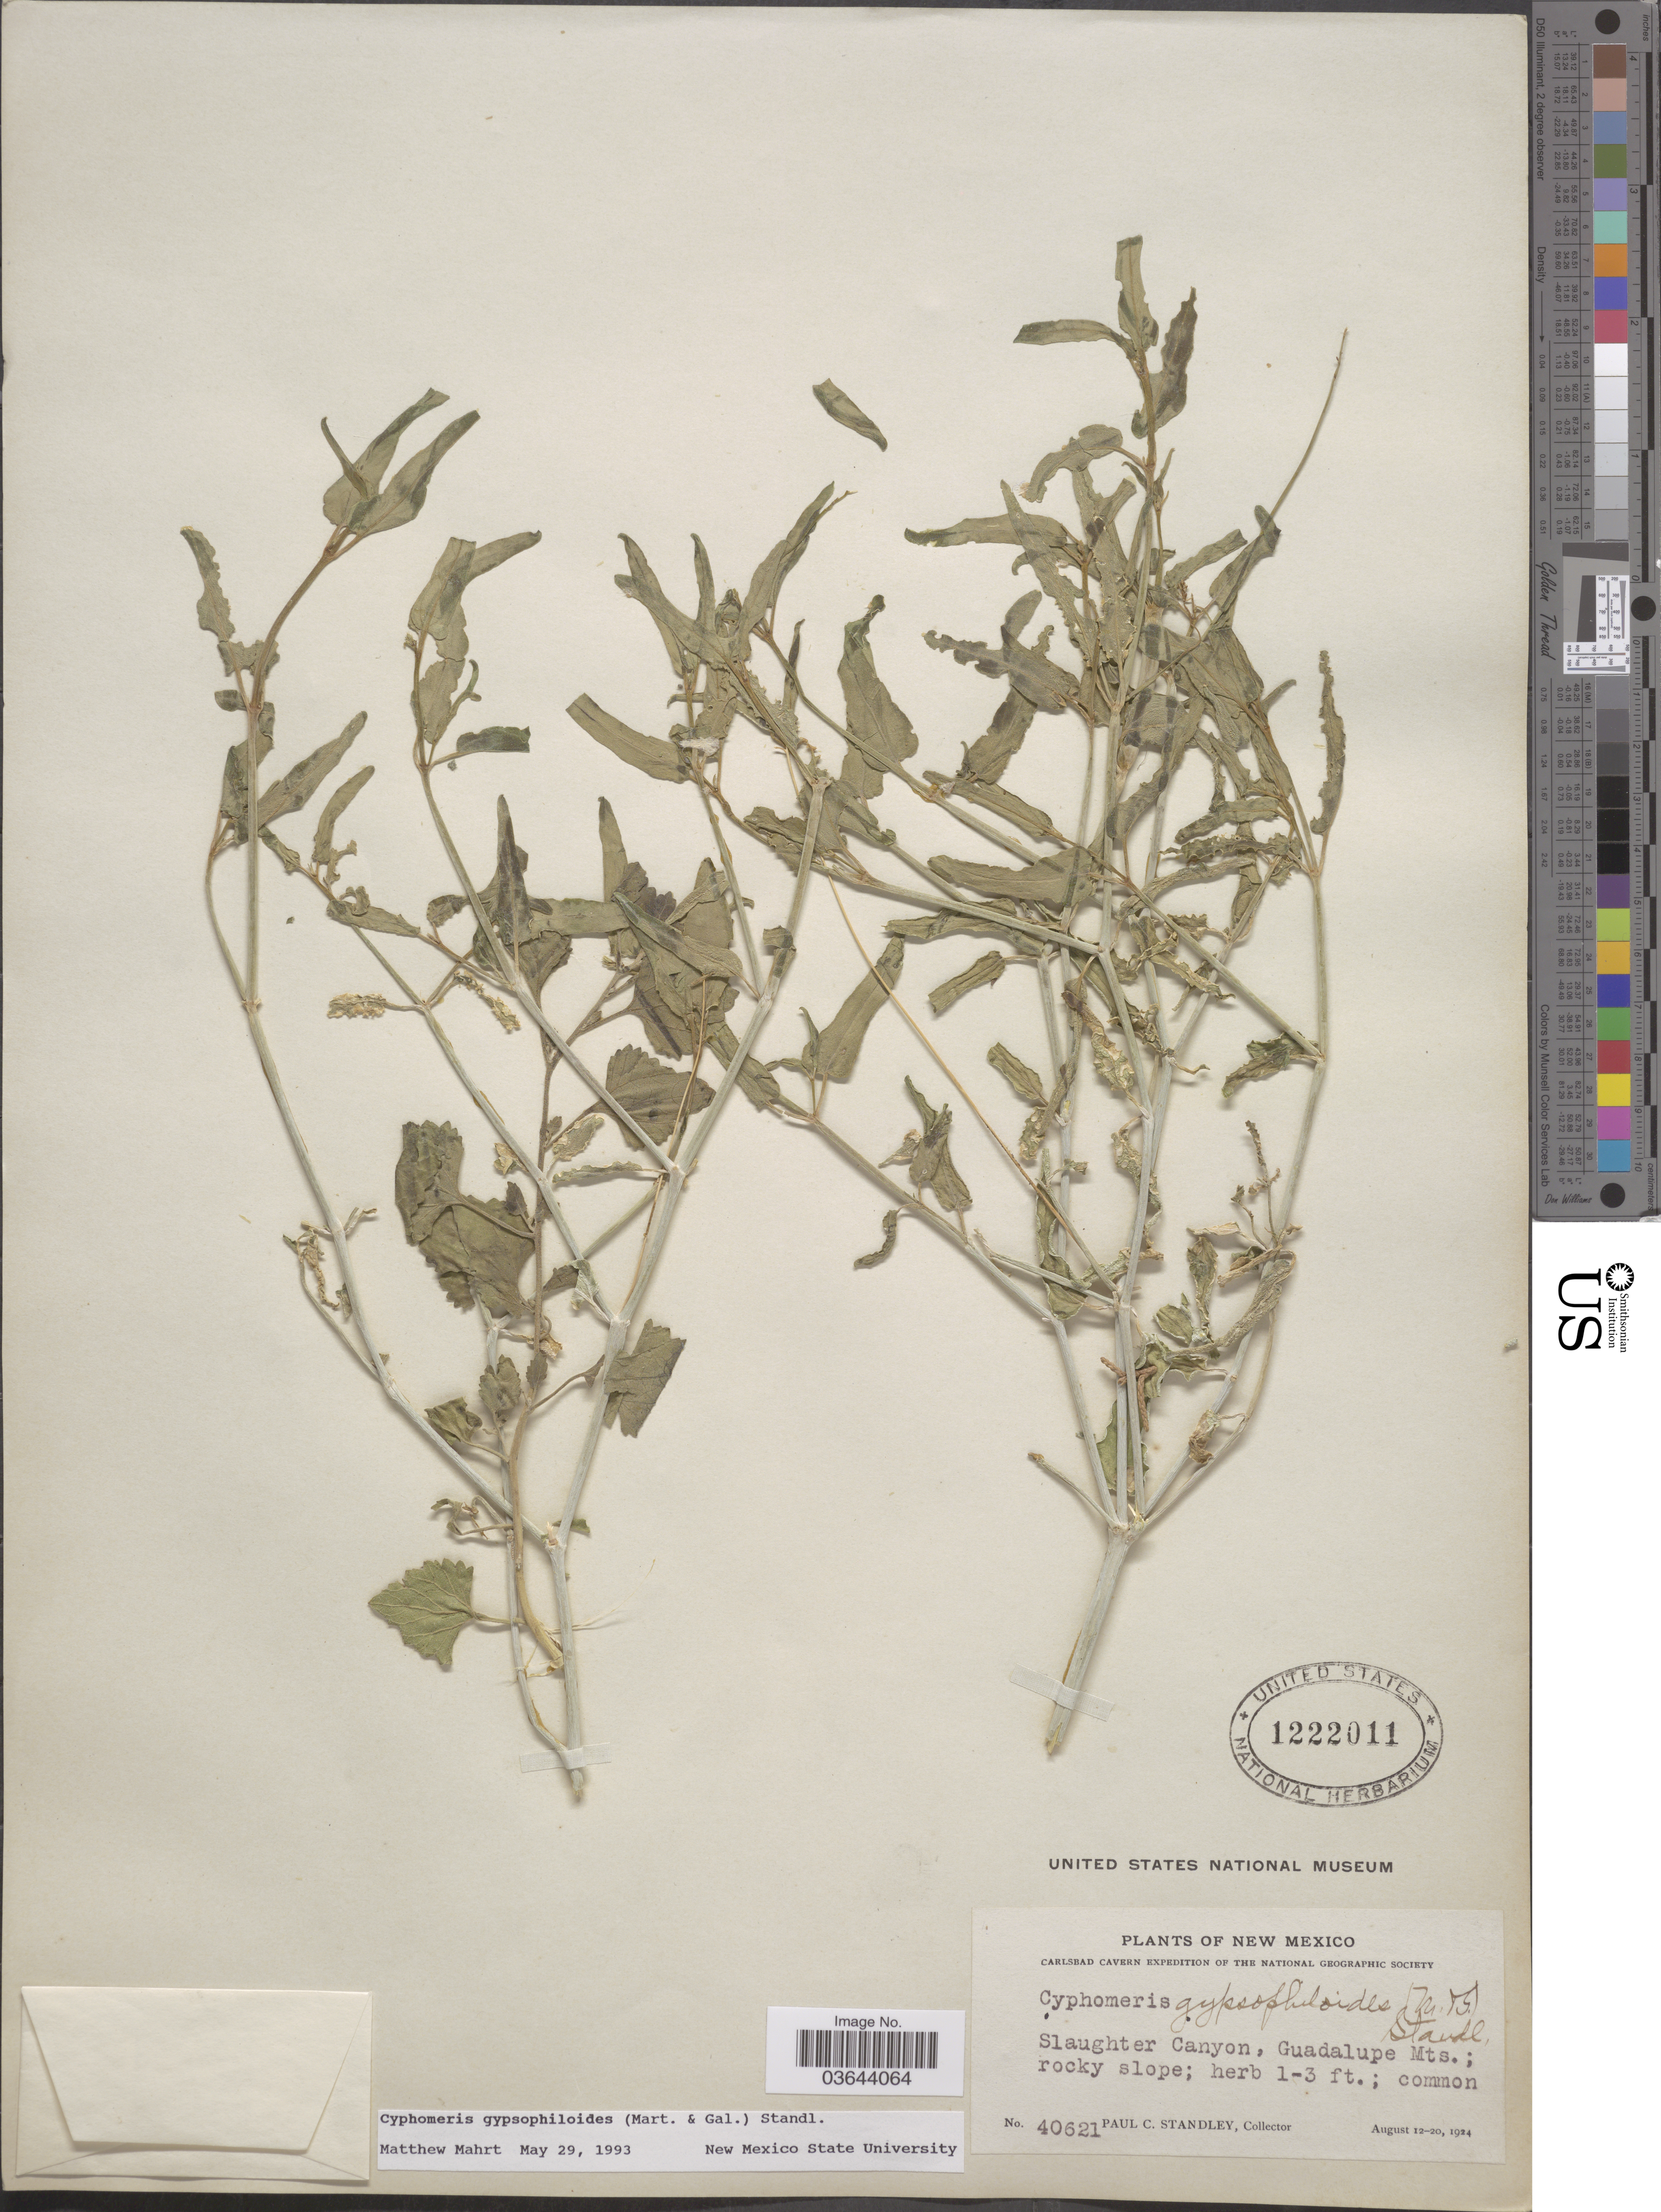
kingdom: Plantae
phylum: Tracheophyta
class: Magnoliopsida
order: Caryophyllales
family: Nyctaginaceae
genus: Cyphomeris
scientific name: Cyphomeris gypsophiloides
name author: (M. Martens & Galeotti) Standl.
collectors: P. C. Standley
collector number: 40621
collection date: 1924-08-12/1924-08-20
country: United States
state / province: New Mexico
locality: Carlsbad Cavern. Slaughter Canyon, Guadalupe Mts.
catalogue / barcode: US 1222011